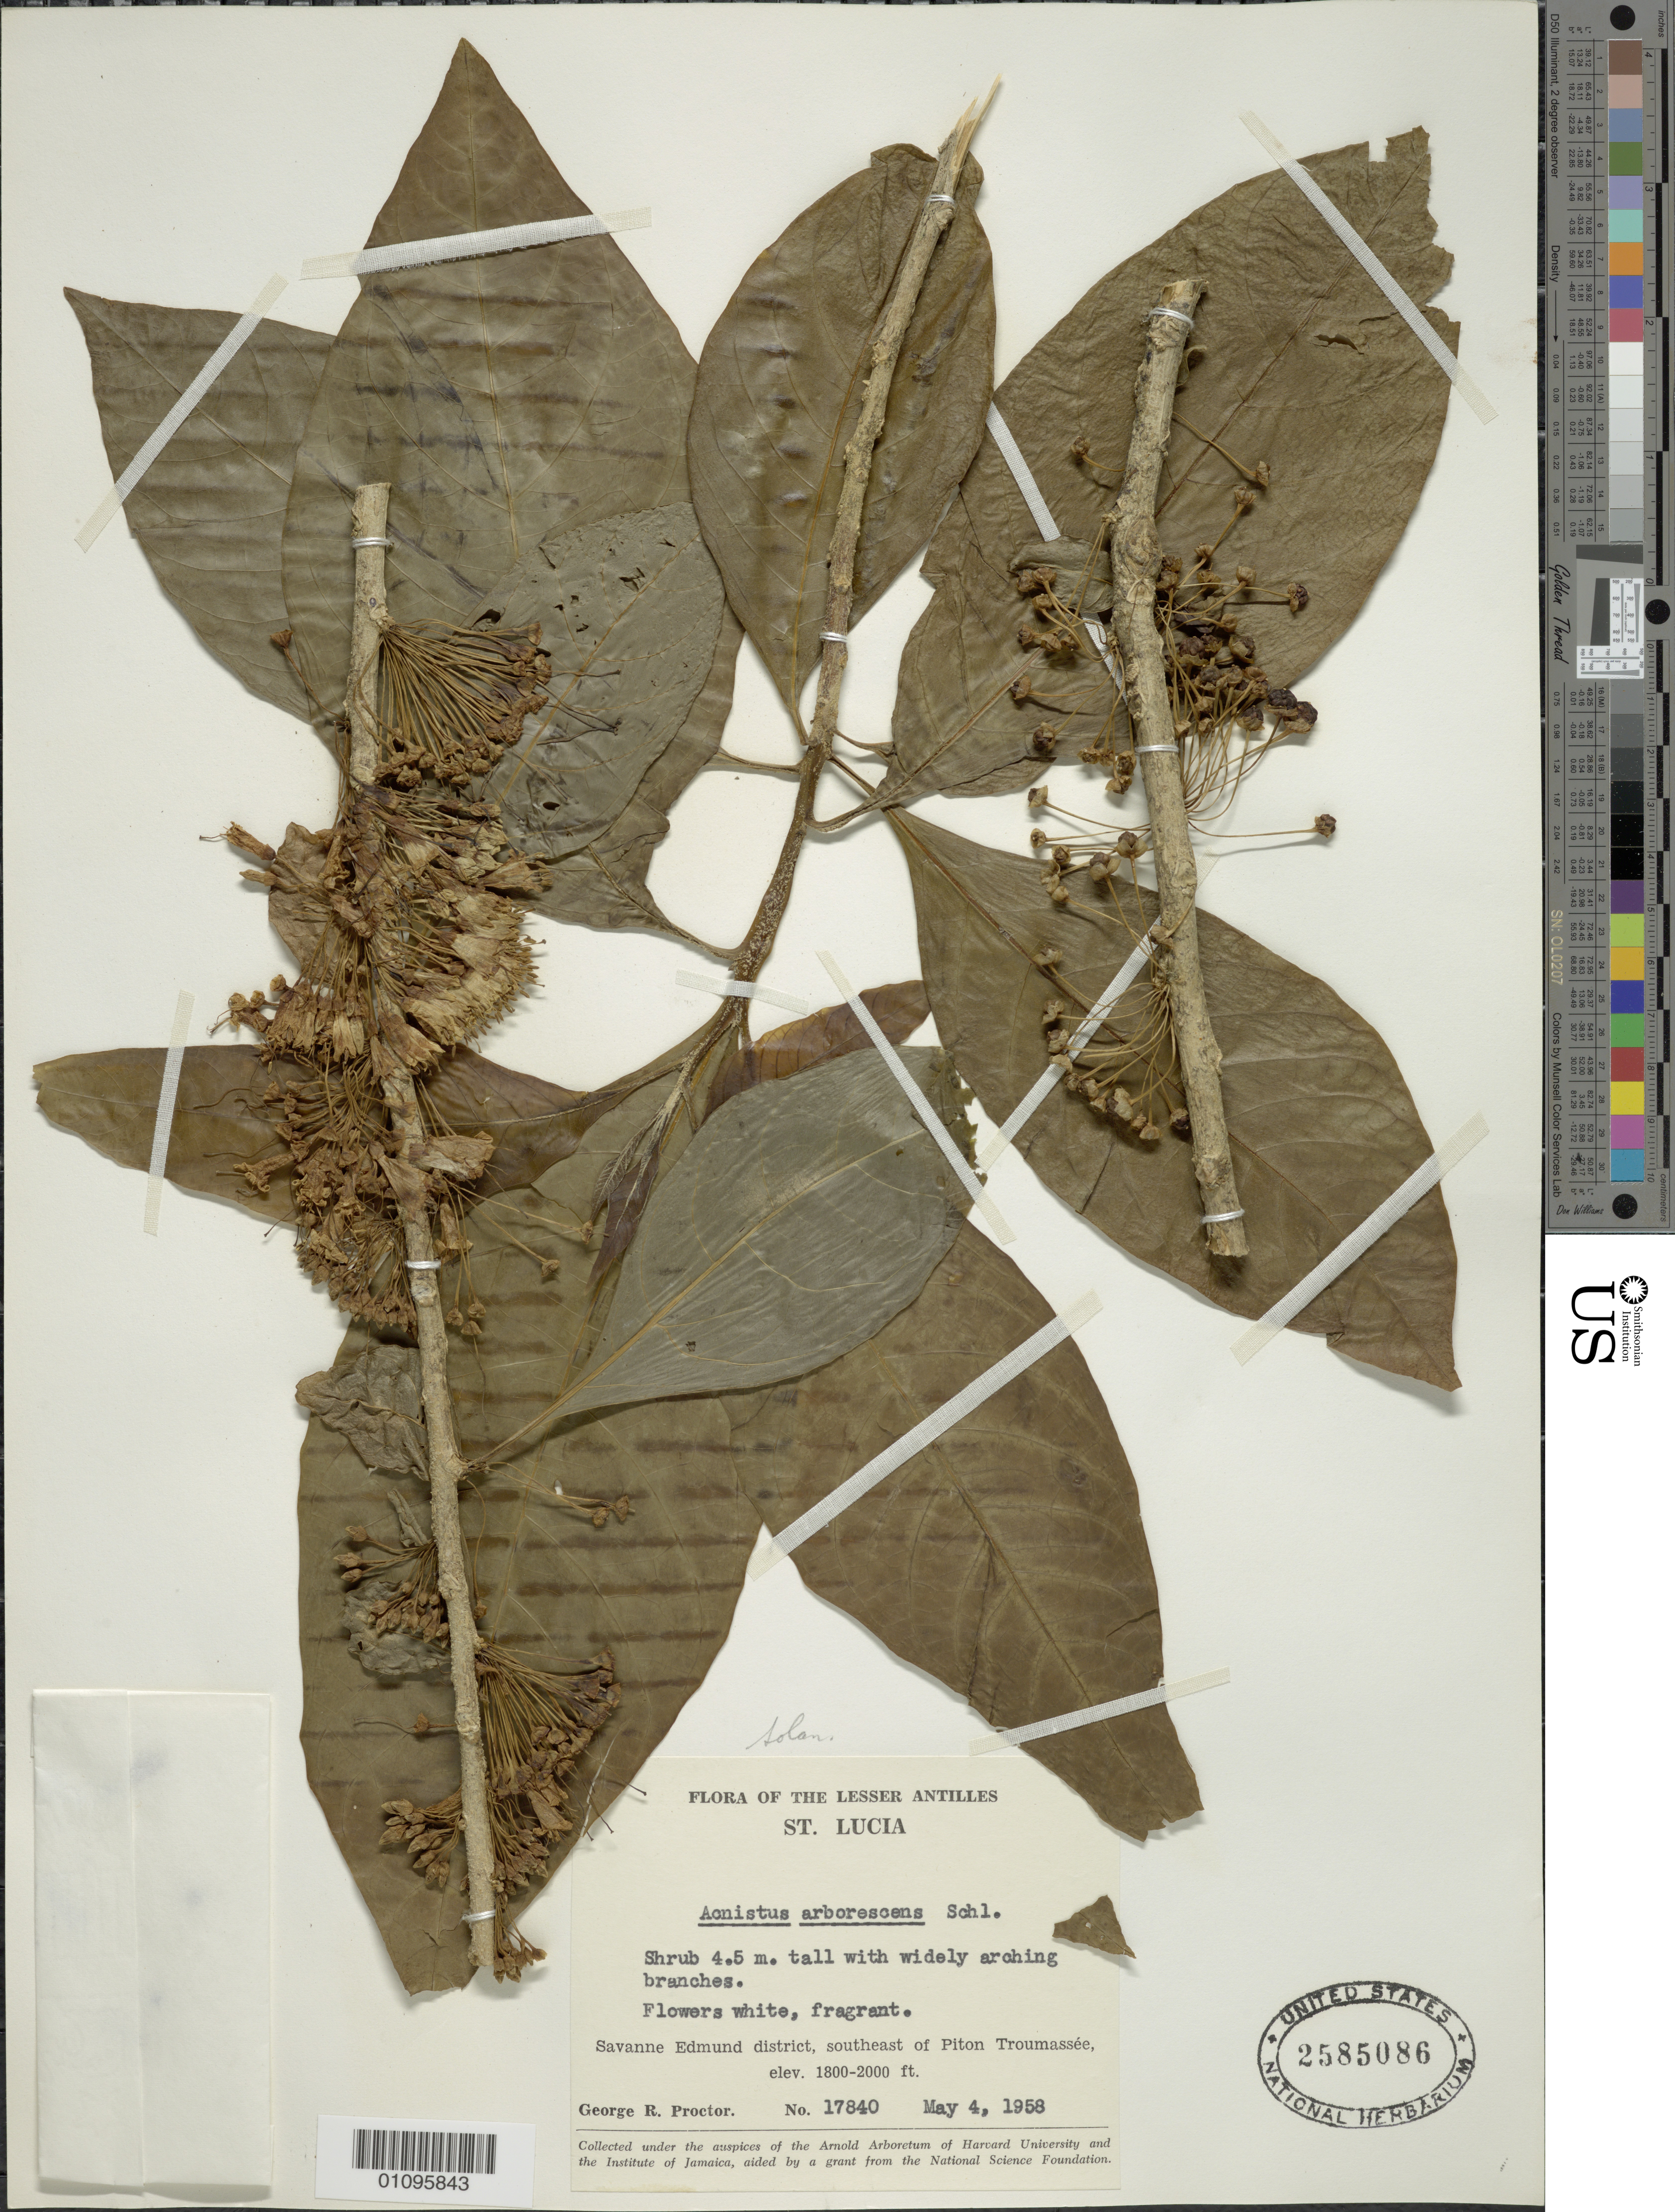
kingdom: Plantae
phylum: Tracheophyta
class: Magnoliopsida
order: Solanales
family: Solanaceae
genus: Acnistus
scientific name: Acnistus arborescens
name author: (L.) Schltdl.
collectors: G. R. Proctor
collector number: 17840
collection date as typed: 04 May 1958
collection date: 1958-05-04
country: St. Lucia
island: St. Lucia I.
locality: Savanne Edmund District, SE of Piton Troumassée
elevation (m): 549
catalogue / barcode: US 2585085